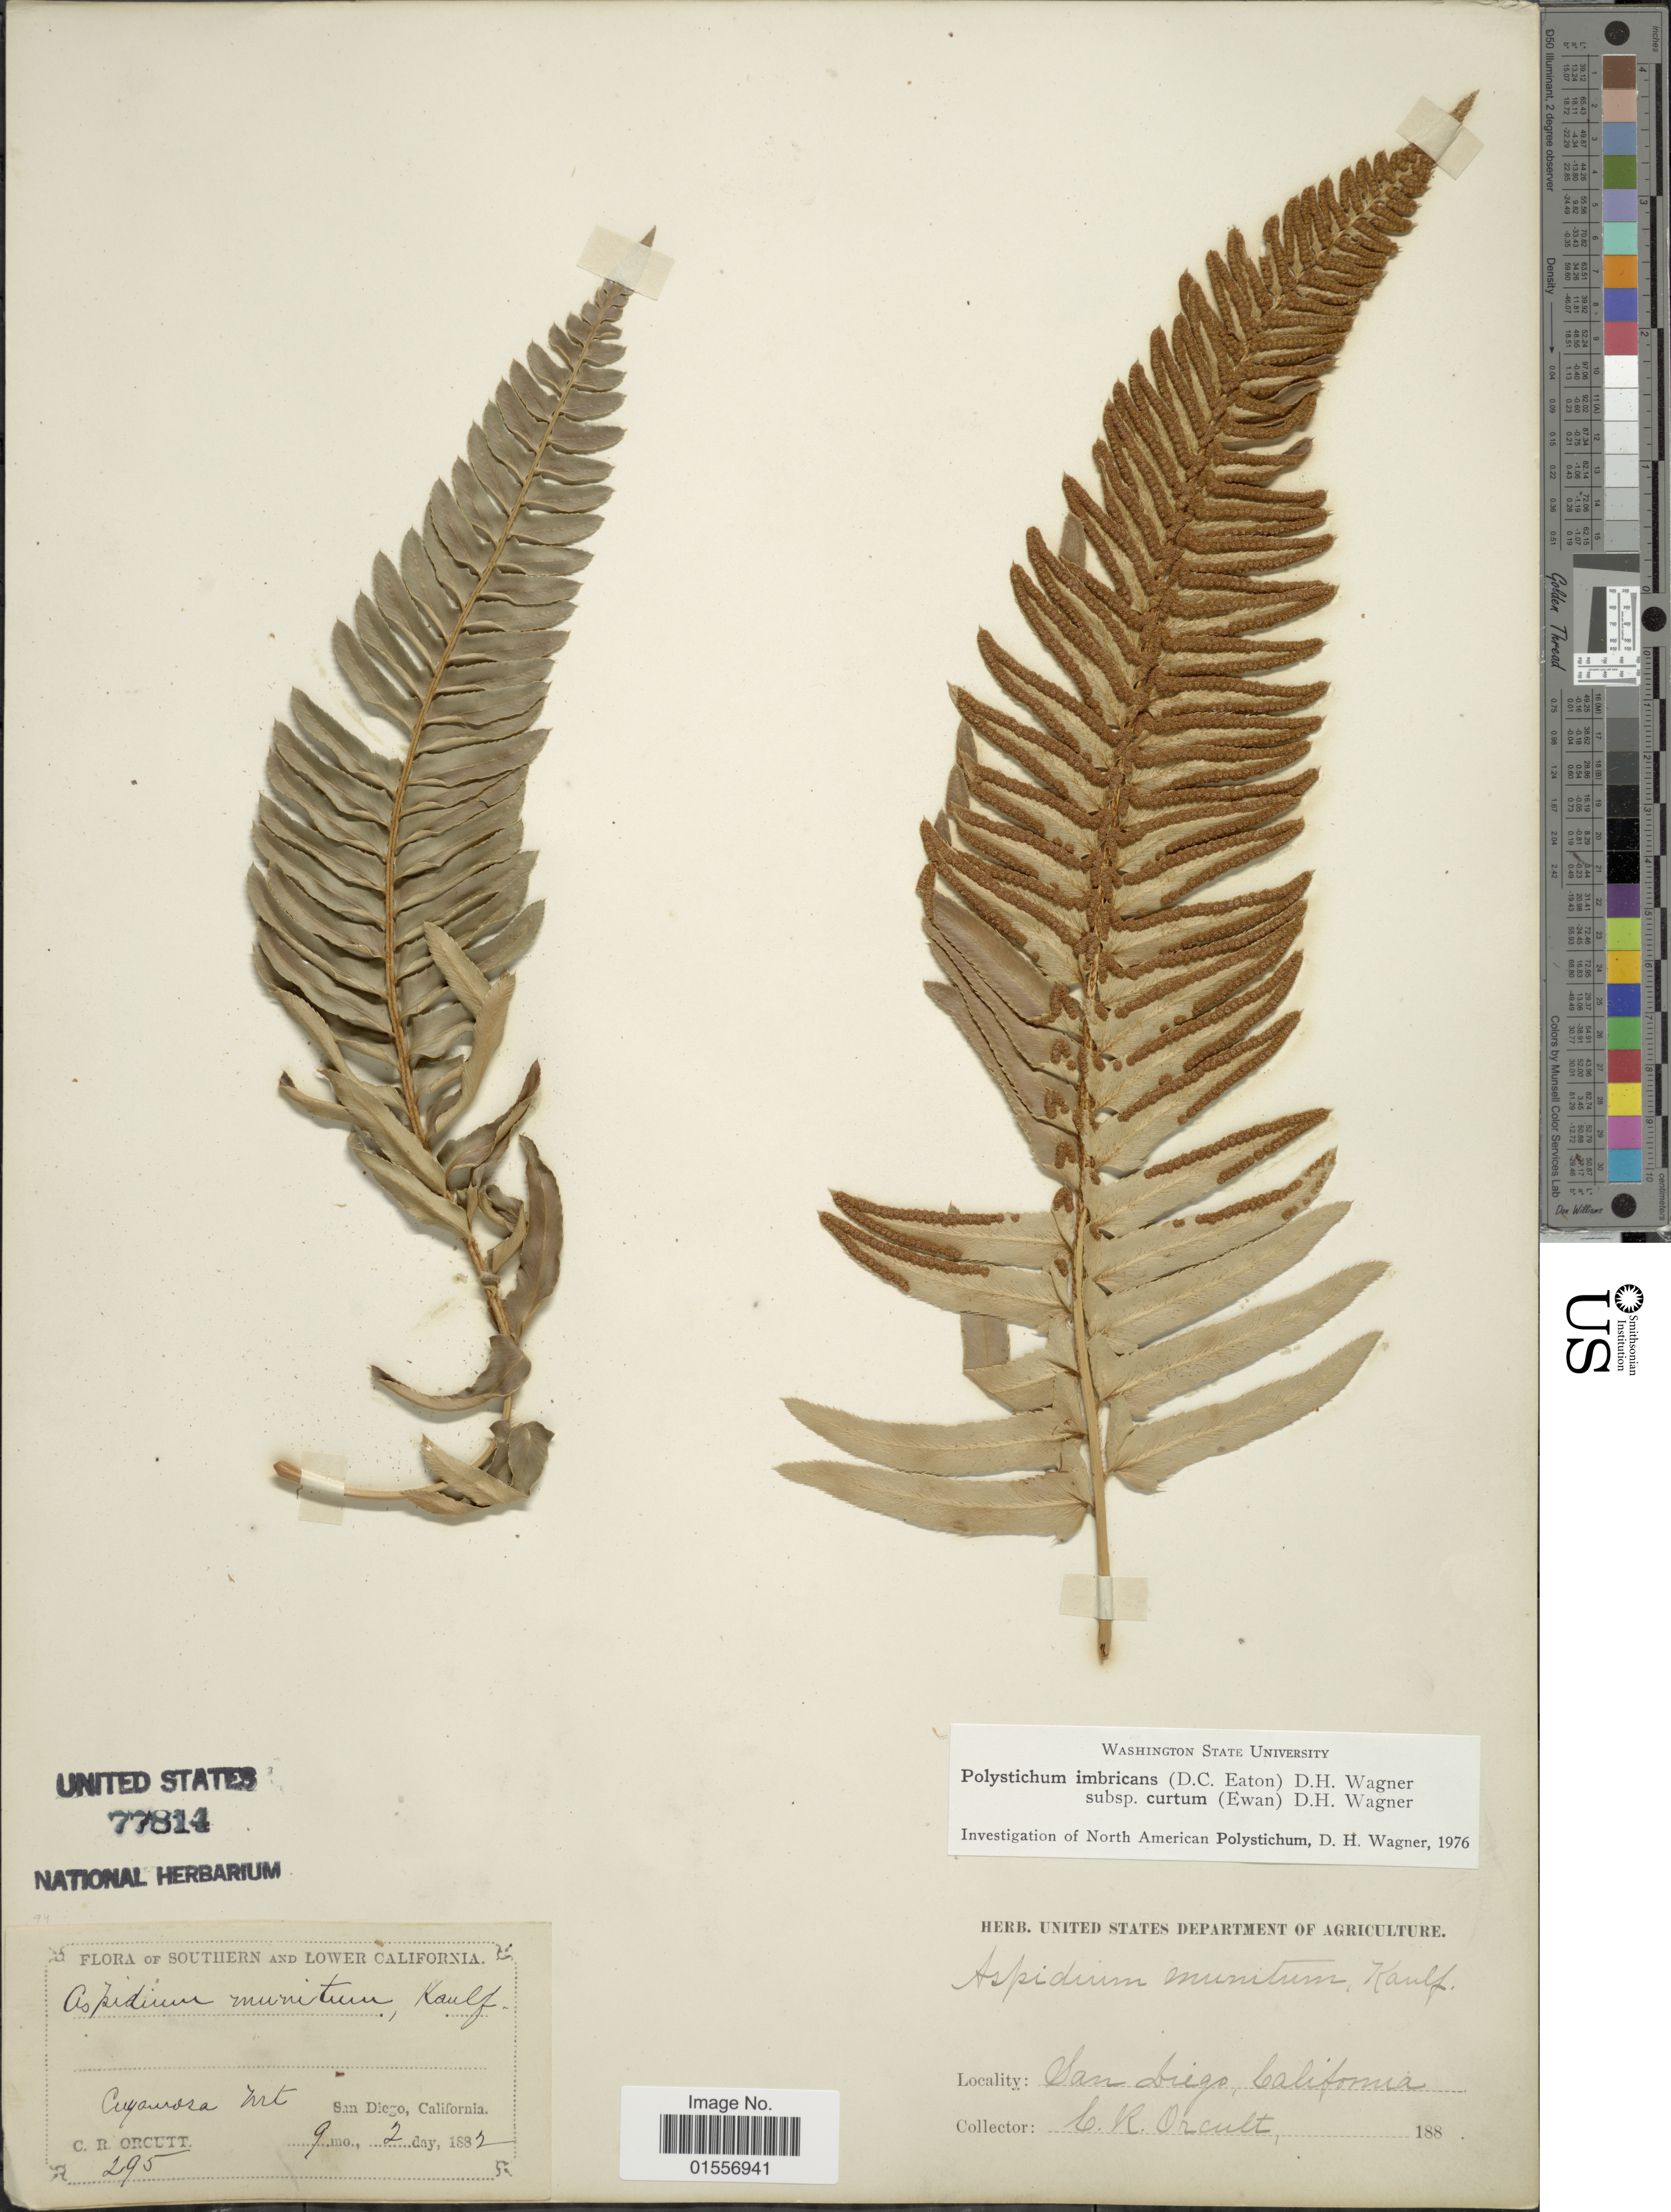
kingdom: Plantae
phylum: Tracheophyta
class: Polypodiopsida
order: Polypodiales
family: Dryopteridaceae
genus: Polystichum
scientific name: Polystichum imbricans subsp. curtum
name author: (Ewan) D.H. Wagner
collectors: C. R. Orcutt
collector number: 295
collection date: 1882-09-02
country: United States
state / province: California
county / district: San Diego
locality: Southern and Lower California, Cuyamaca Mt., San Diego, California.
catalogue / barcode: US 77814